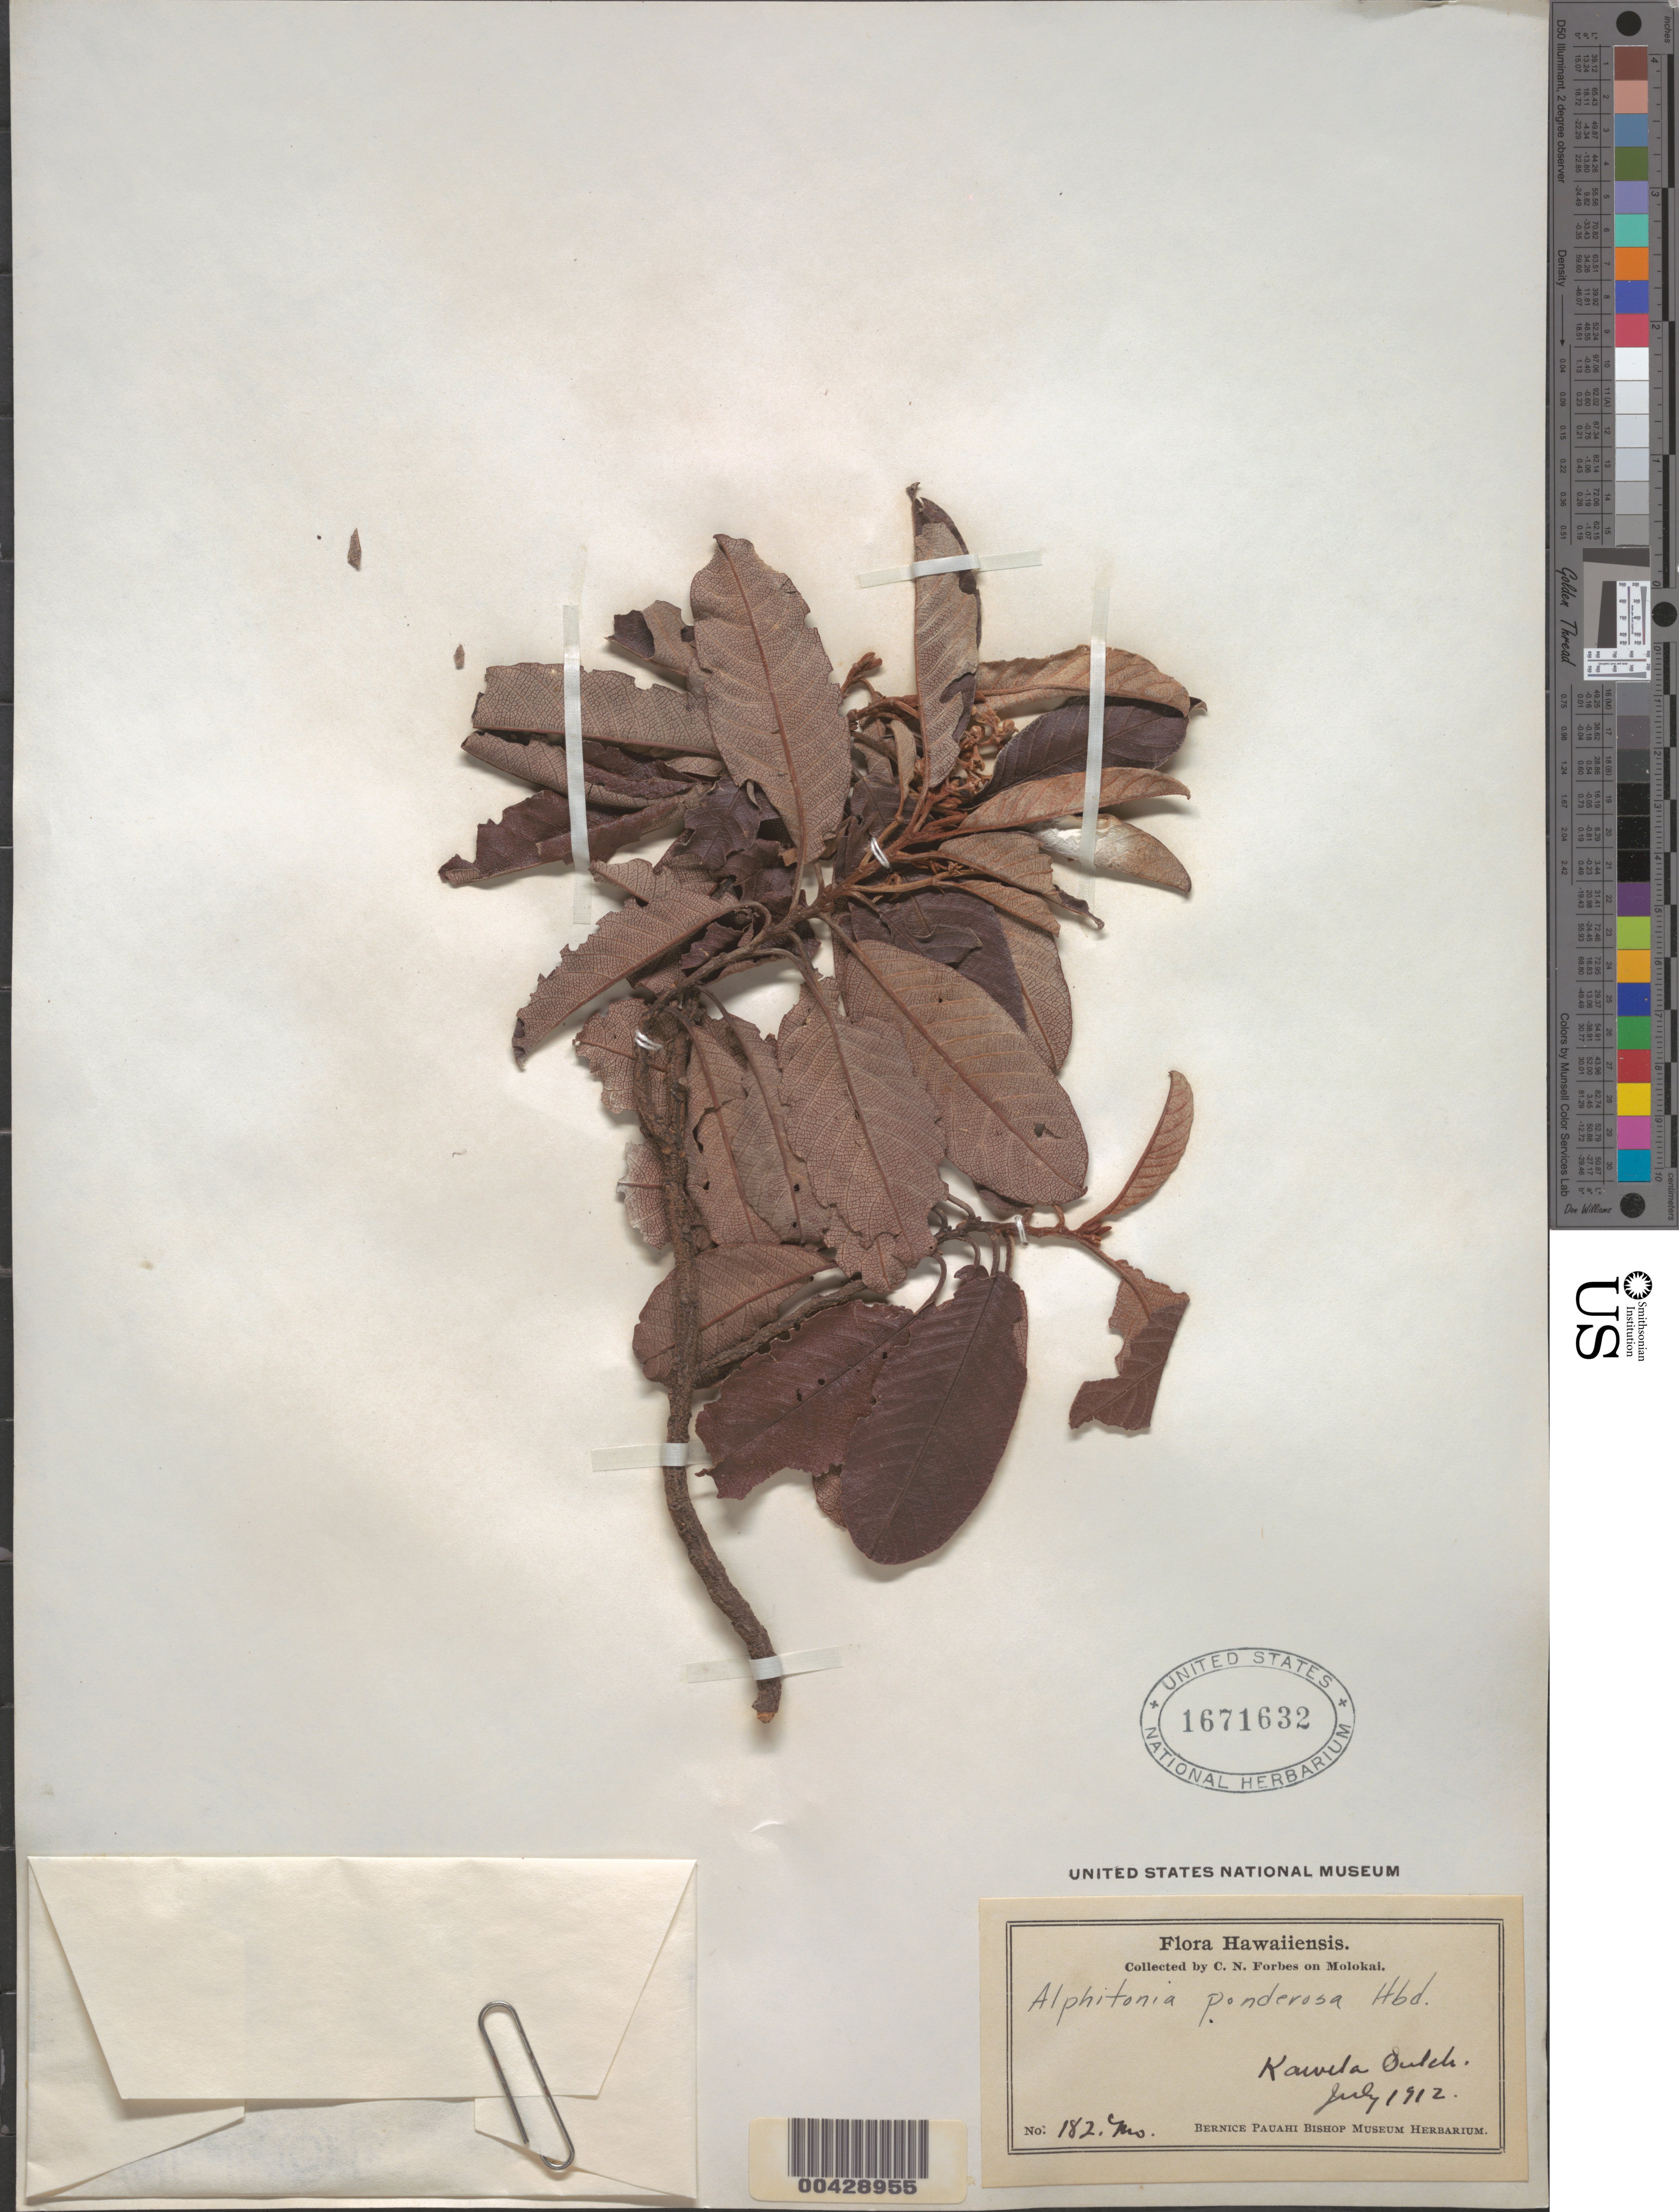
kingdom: Plantae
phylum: Tracheophyta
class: Magnoliopsida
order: Rosales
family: Rhamnaceae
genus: Alphitonia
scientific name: Alphitonia ponderosa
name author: Hillebr.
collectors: C. N. Forbes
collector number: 182.Mo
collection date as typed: Jul 1912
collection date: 1912-07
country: United States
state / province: Hawaii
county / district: Maui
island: Moloka'i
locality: Kawala Gulch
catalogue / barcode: US 1671632